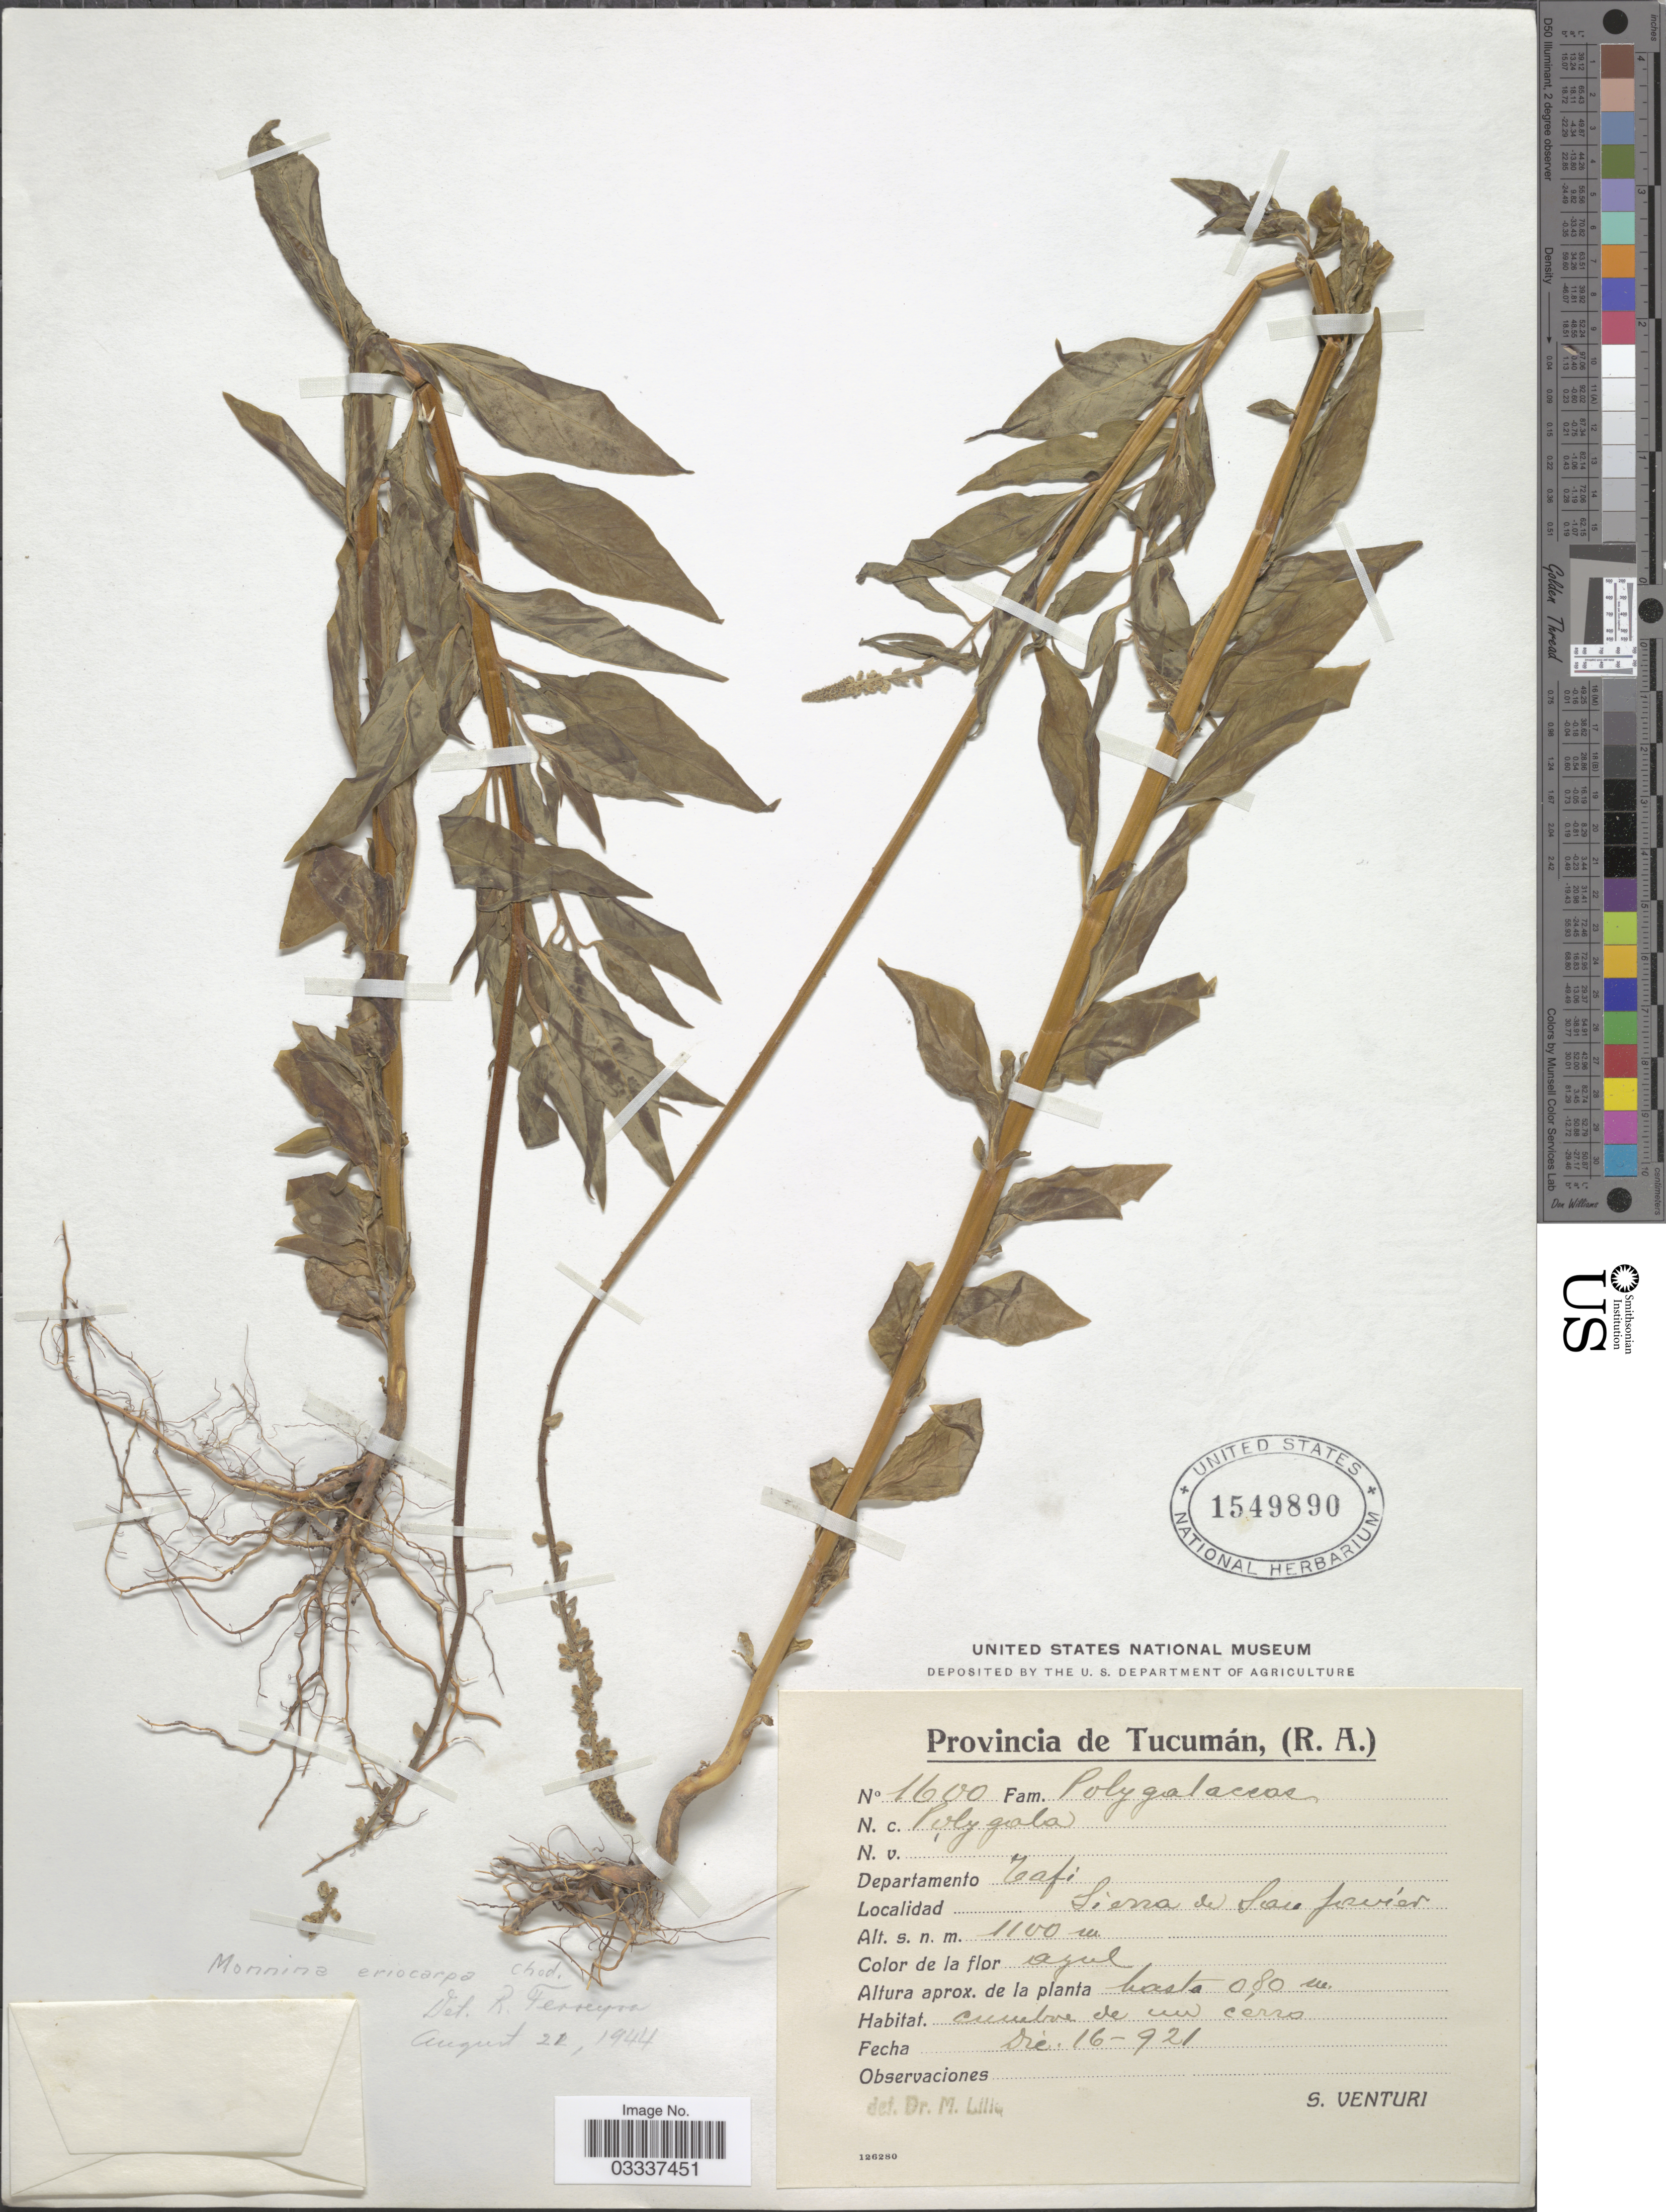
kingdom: Plantae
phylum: Tracheophyta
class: Magnoliopsida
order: Fabales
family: Polygalaceae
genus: Monnina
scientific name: Monnina erioclada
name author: Gand.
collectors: S. Venturi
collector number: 1600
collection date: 1921-12-16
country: Argentina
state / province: Tucuman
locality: Departamento Tafi, Sierra de San Javíer.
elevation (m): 1100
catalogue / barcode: US 1549890